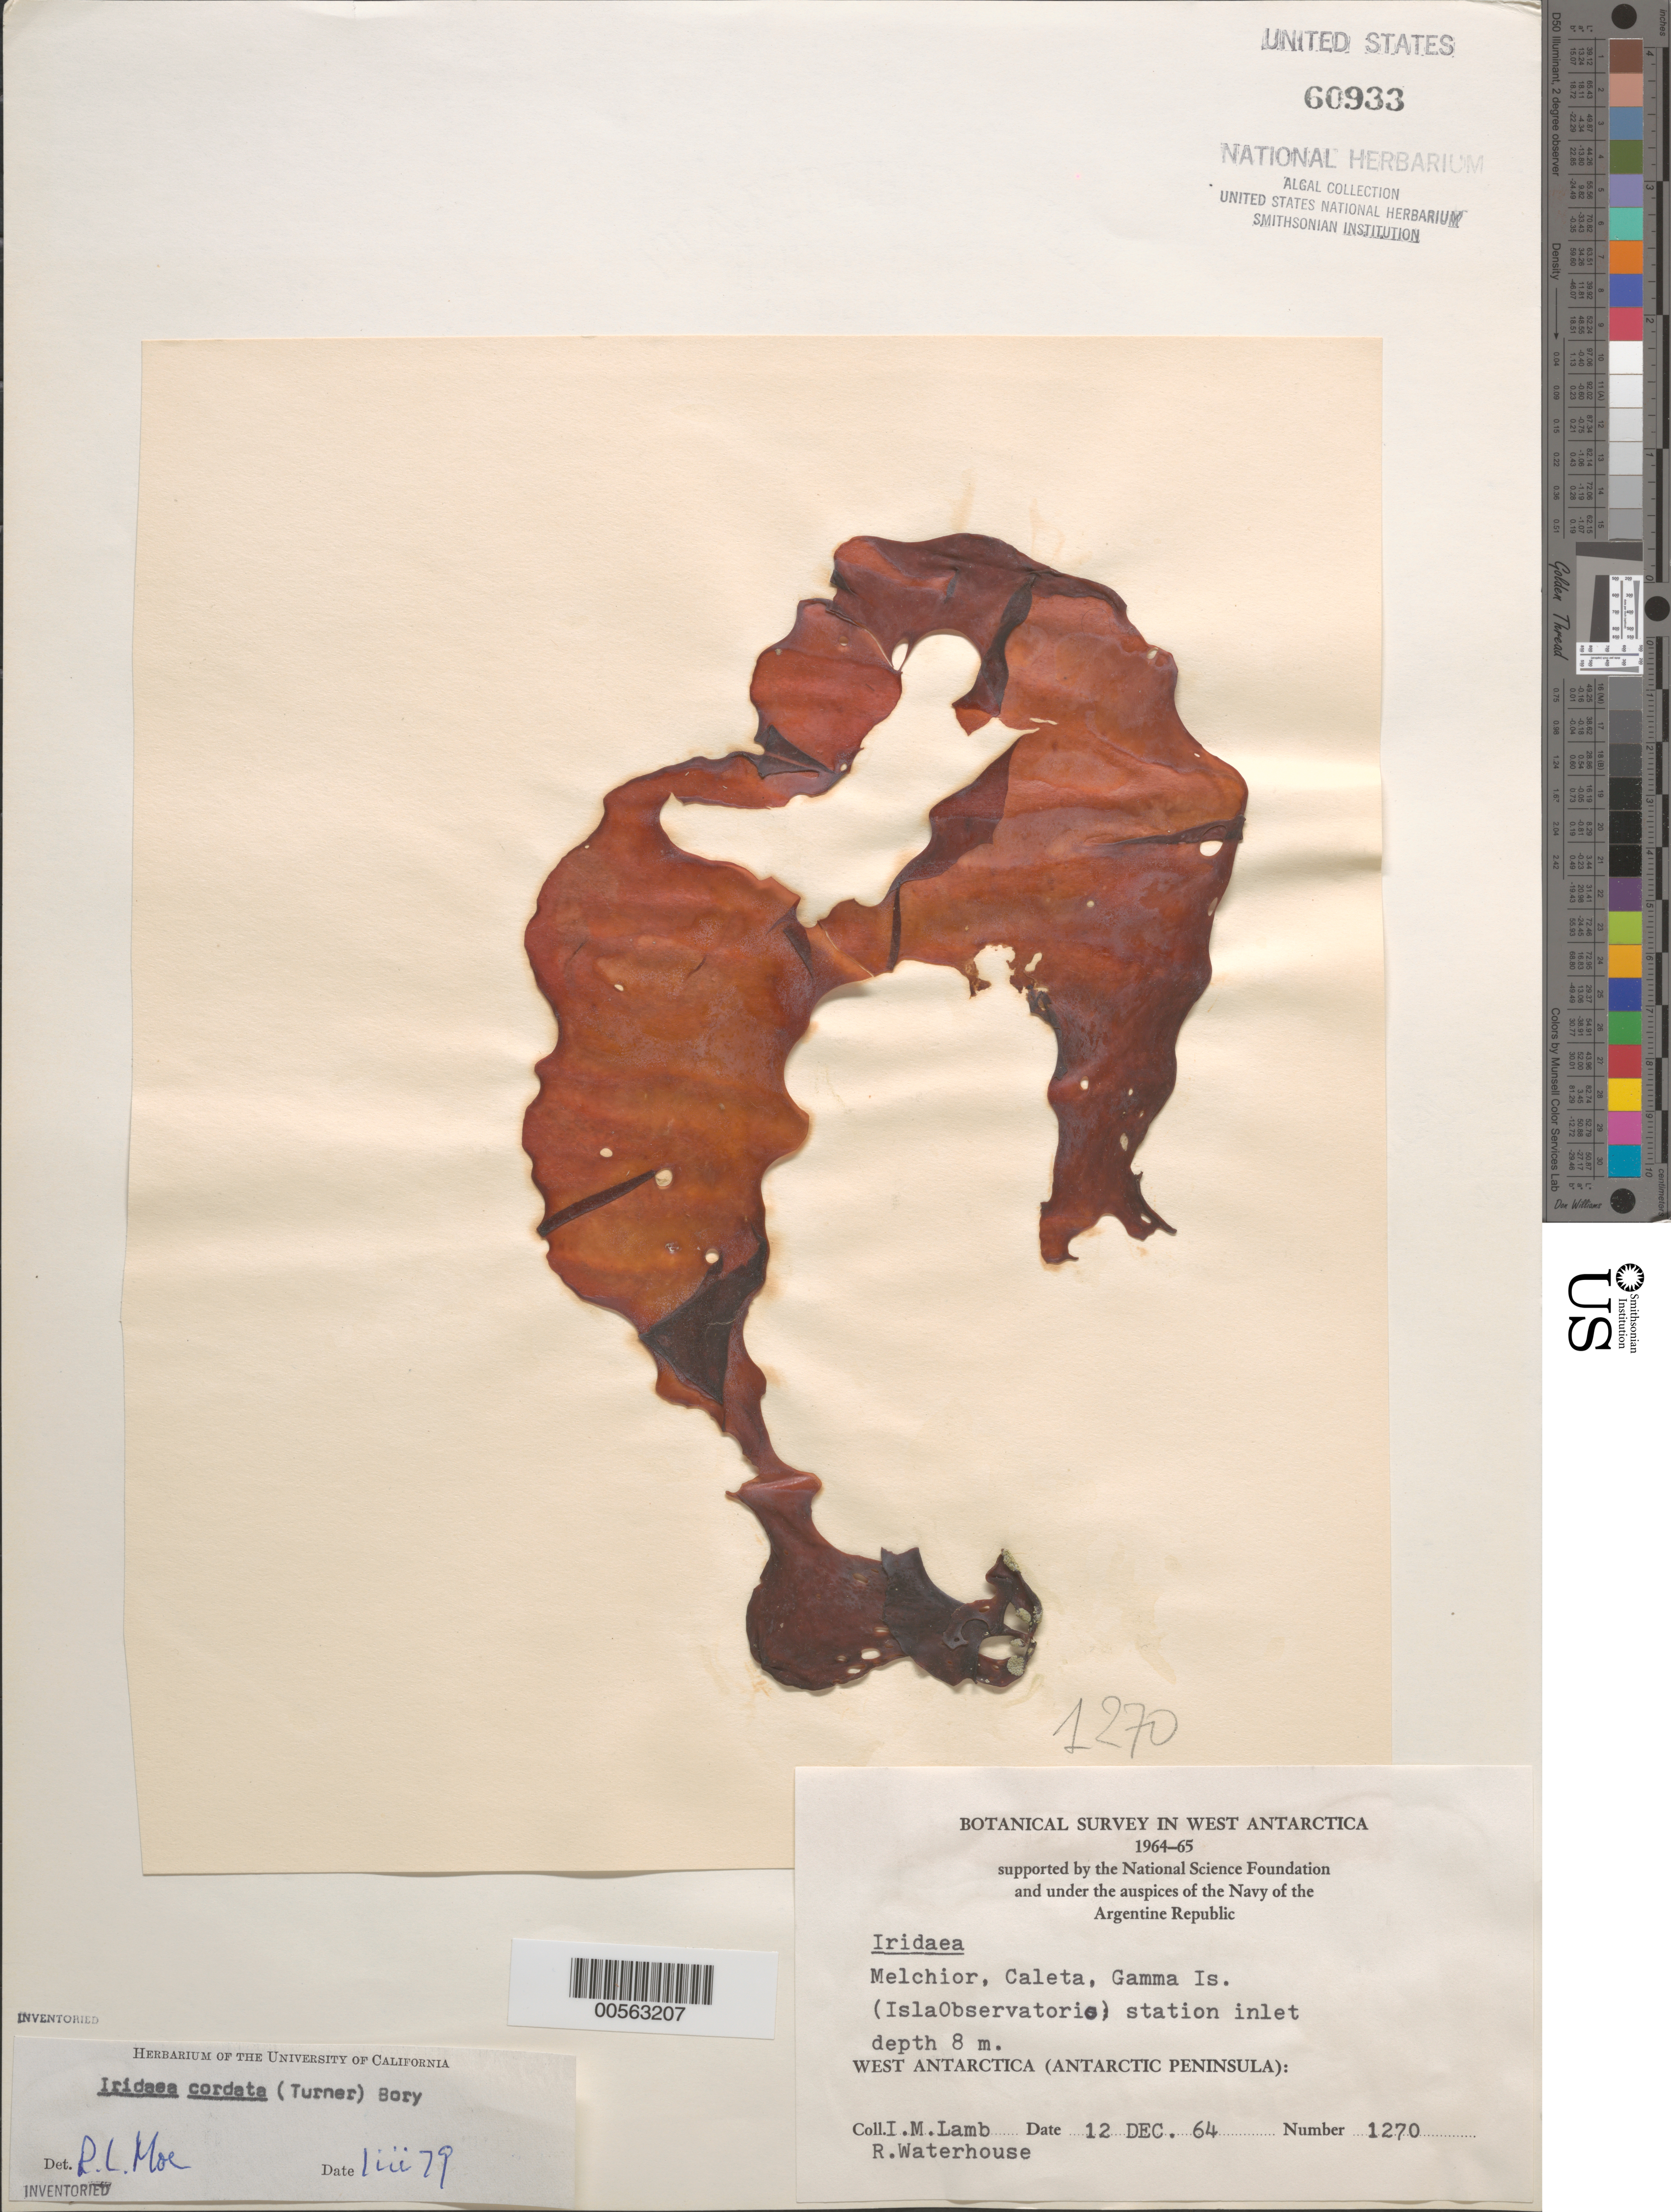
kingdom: Plantae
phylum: Rhodophyta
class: Florideophyceae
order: Gigartinales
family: Gigartinaceae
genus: Iridaea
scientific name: Iridaea cordata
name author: (Turner) Bory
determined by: Moe, R. L.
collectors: I. M. Lamb & R. Waterhouse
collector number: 1270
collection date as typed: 12 Dec 1964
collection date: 1964-12-12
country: Antarctica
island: Gamma Island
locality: Melchior Caleta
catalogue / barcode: US 60933